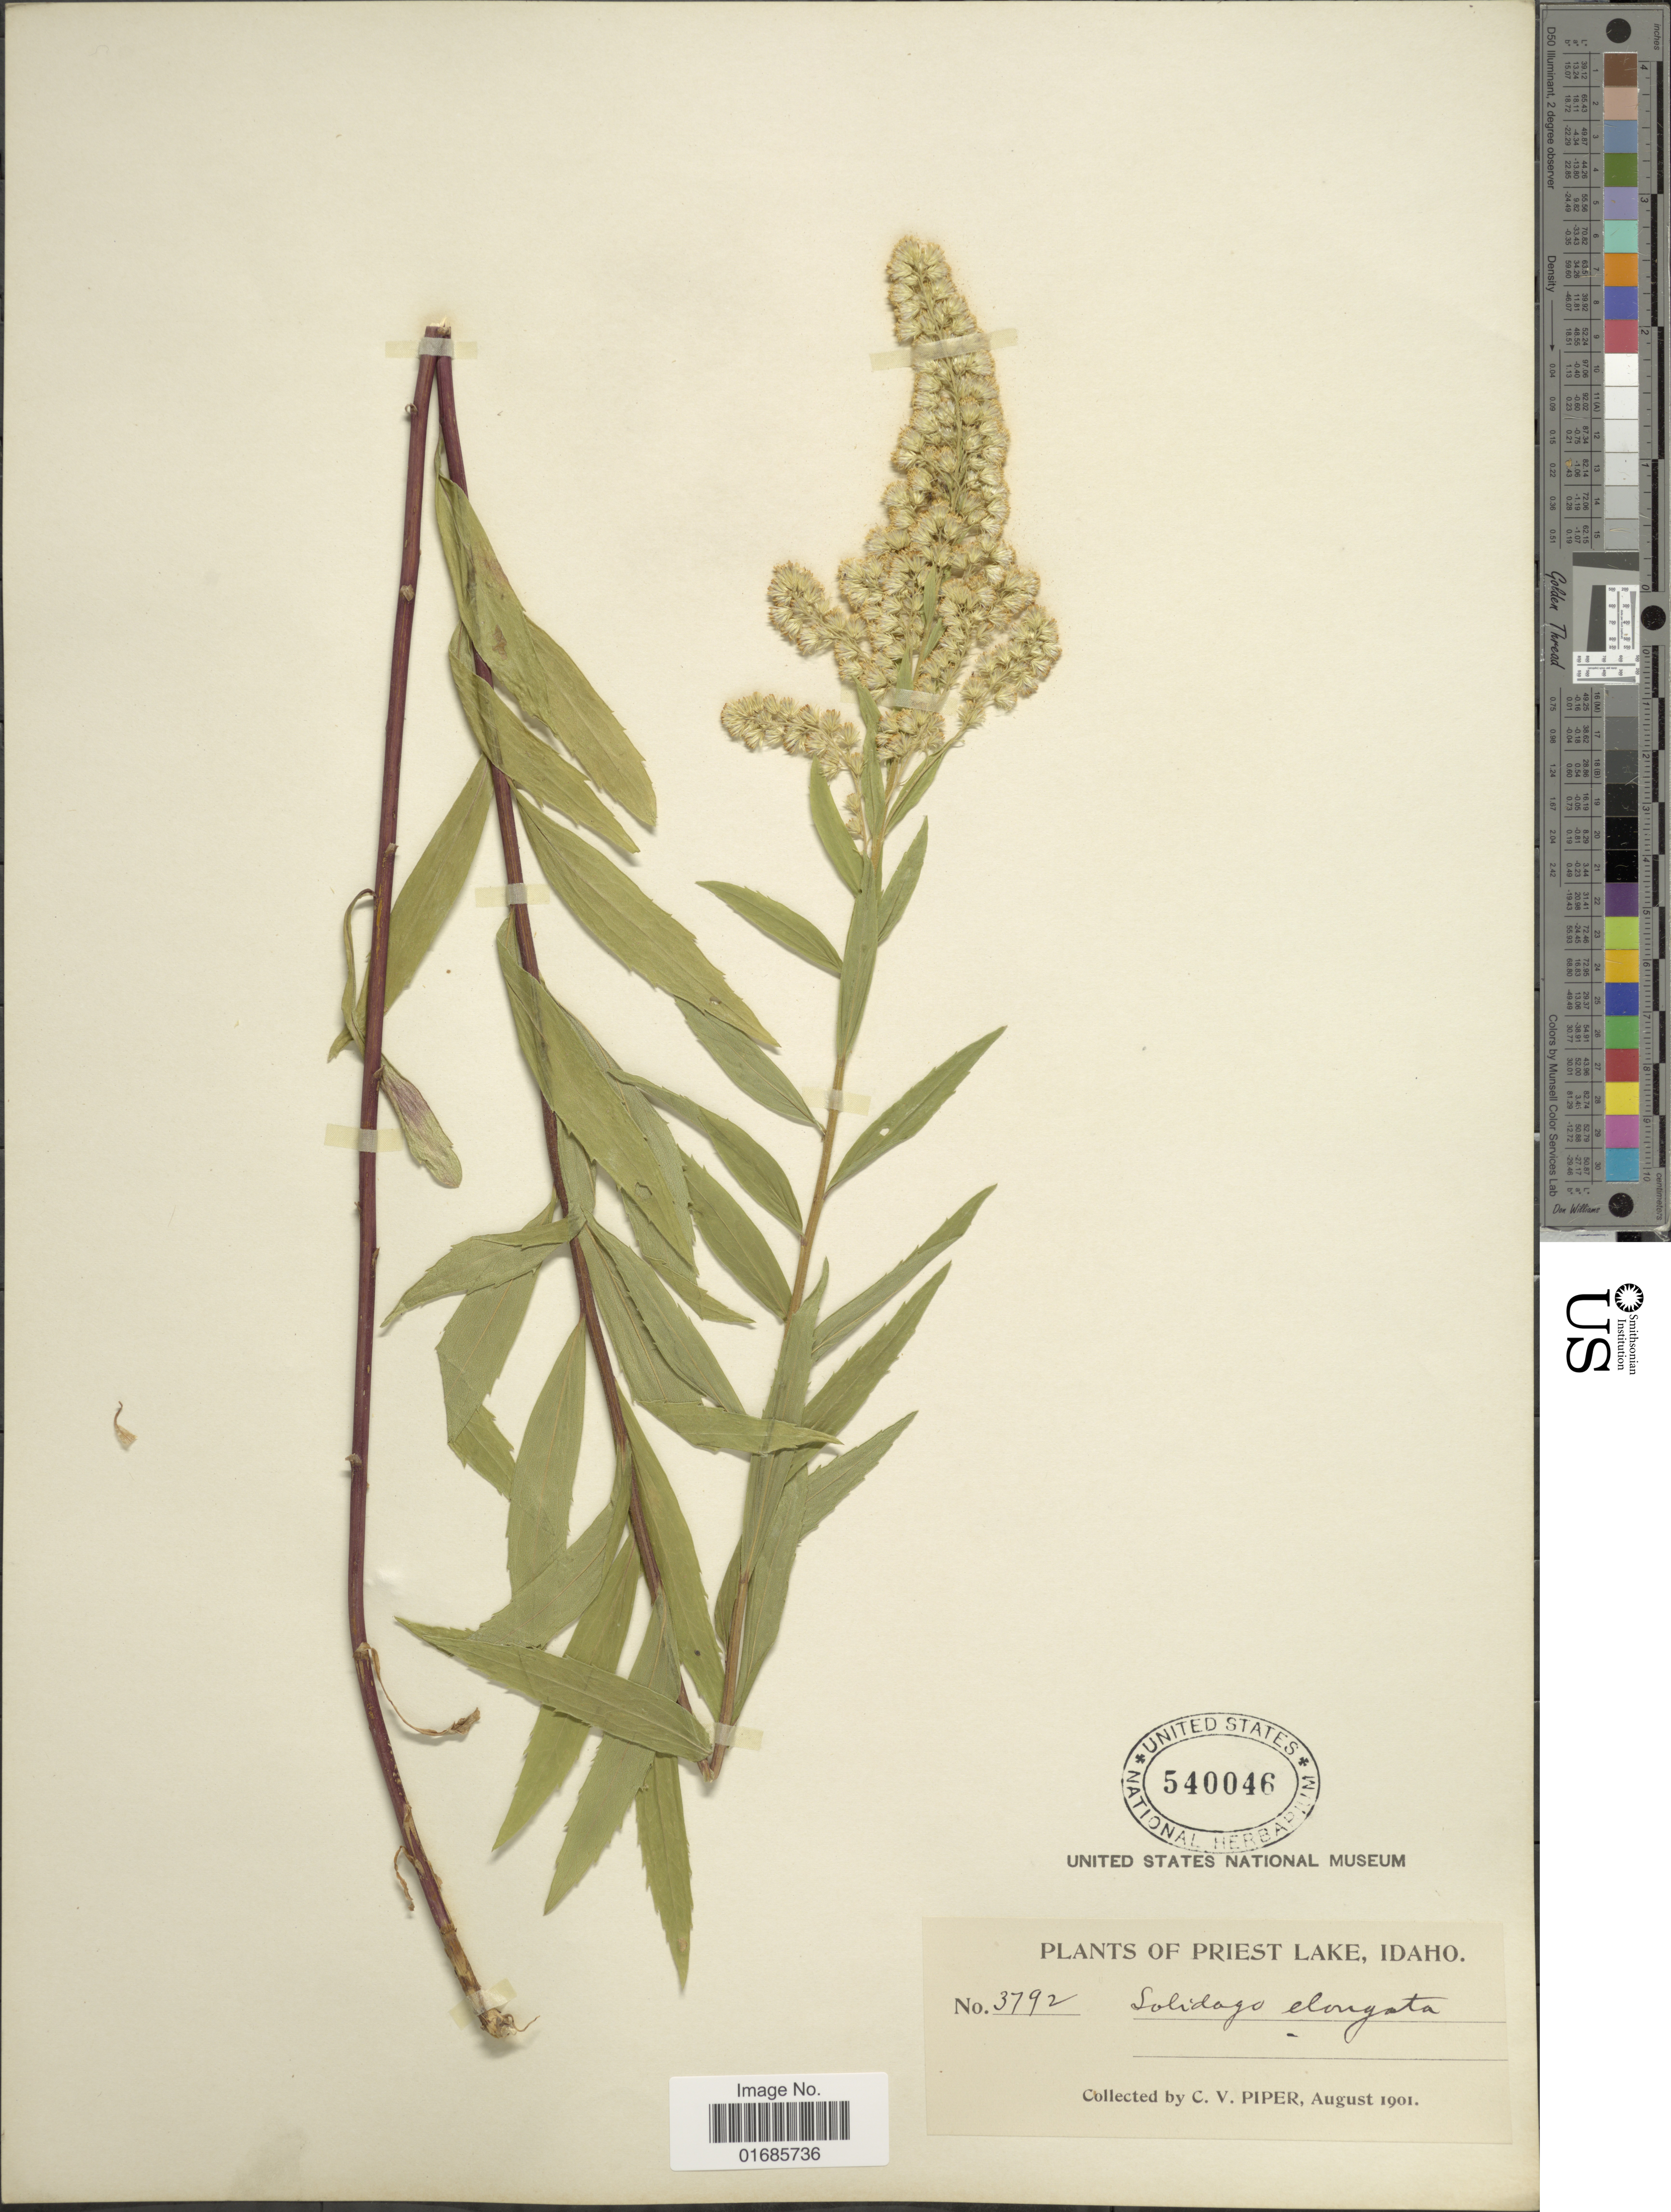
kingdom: Plantae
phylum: Tracheophyta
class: Magnoliopsida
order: Asterales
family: Asteraceae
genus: Solidago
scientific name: Solidago canadensis var. salebrosa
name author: (Piper) M.E. Jones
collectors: C. V. Piper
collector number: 3792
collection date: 1901-08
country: United States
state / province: Idaho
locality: Priest Lake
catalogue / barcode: US 540046